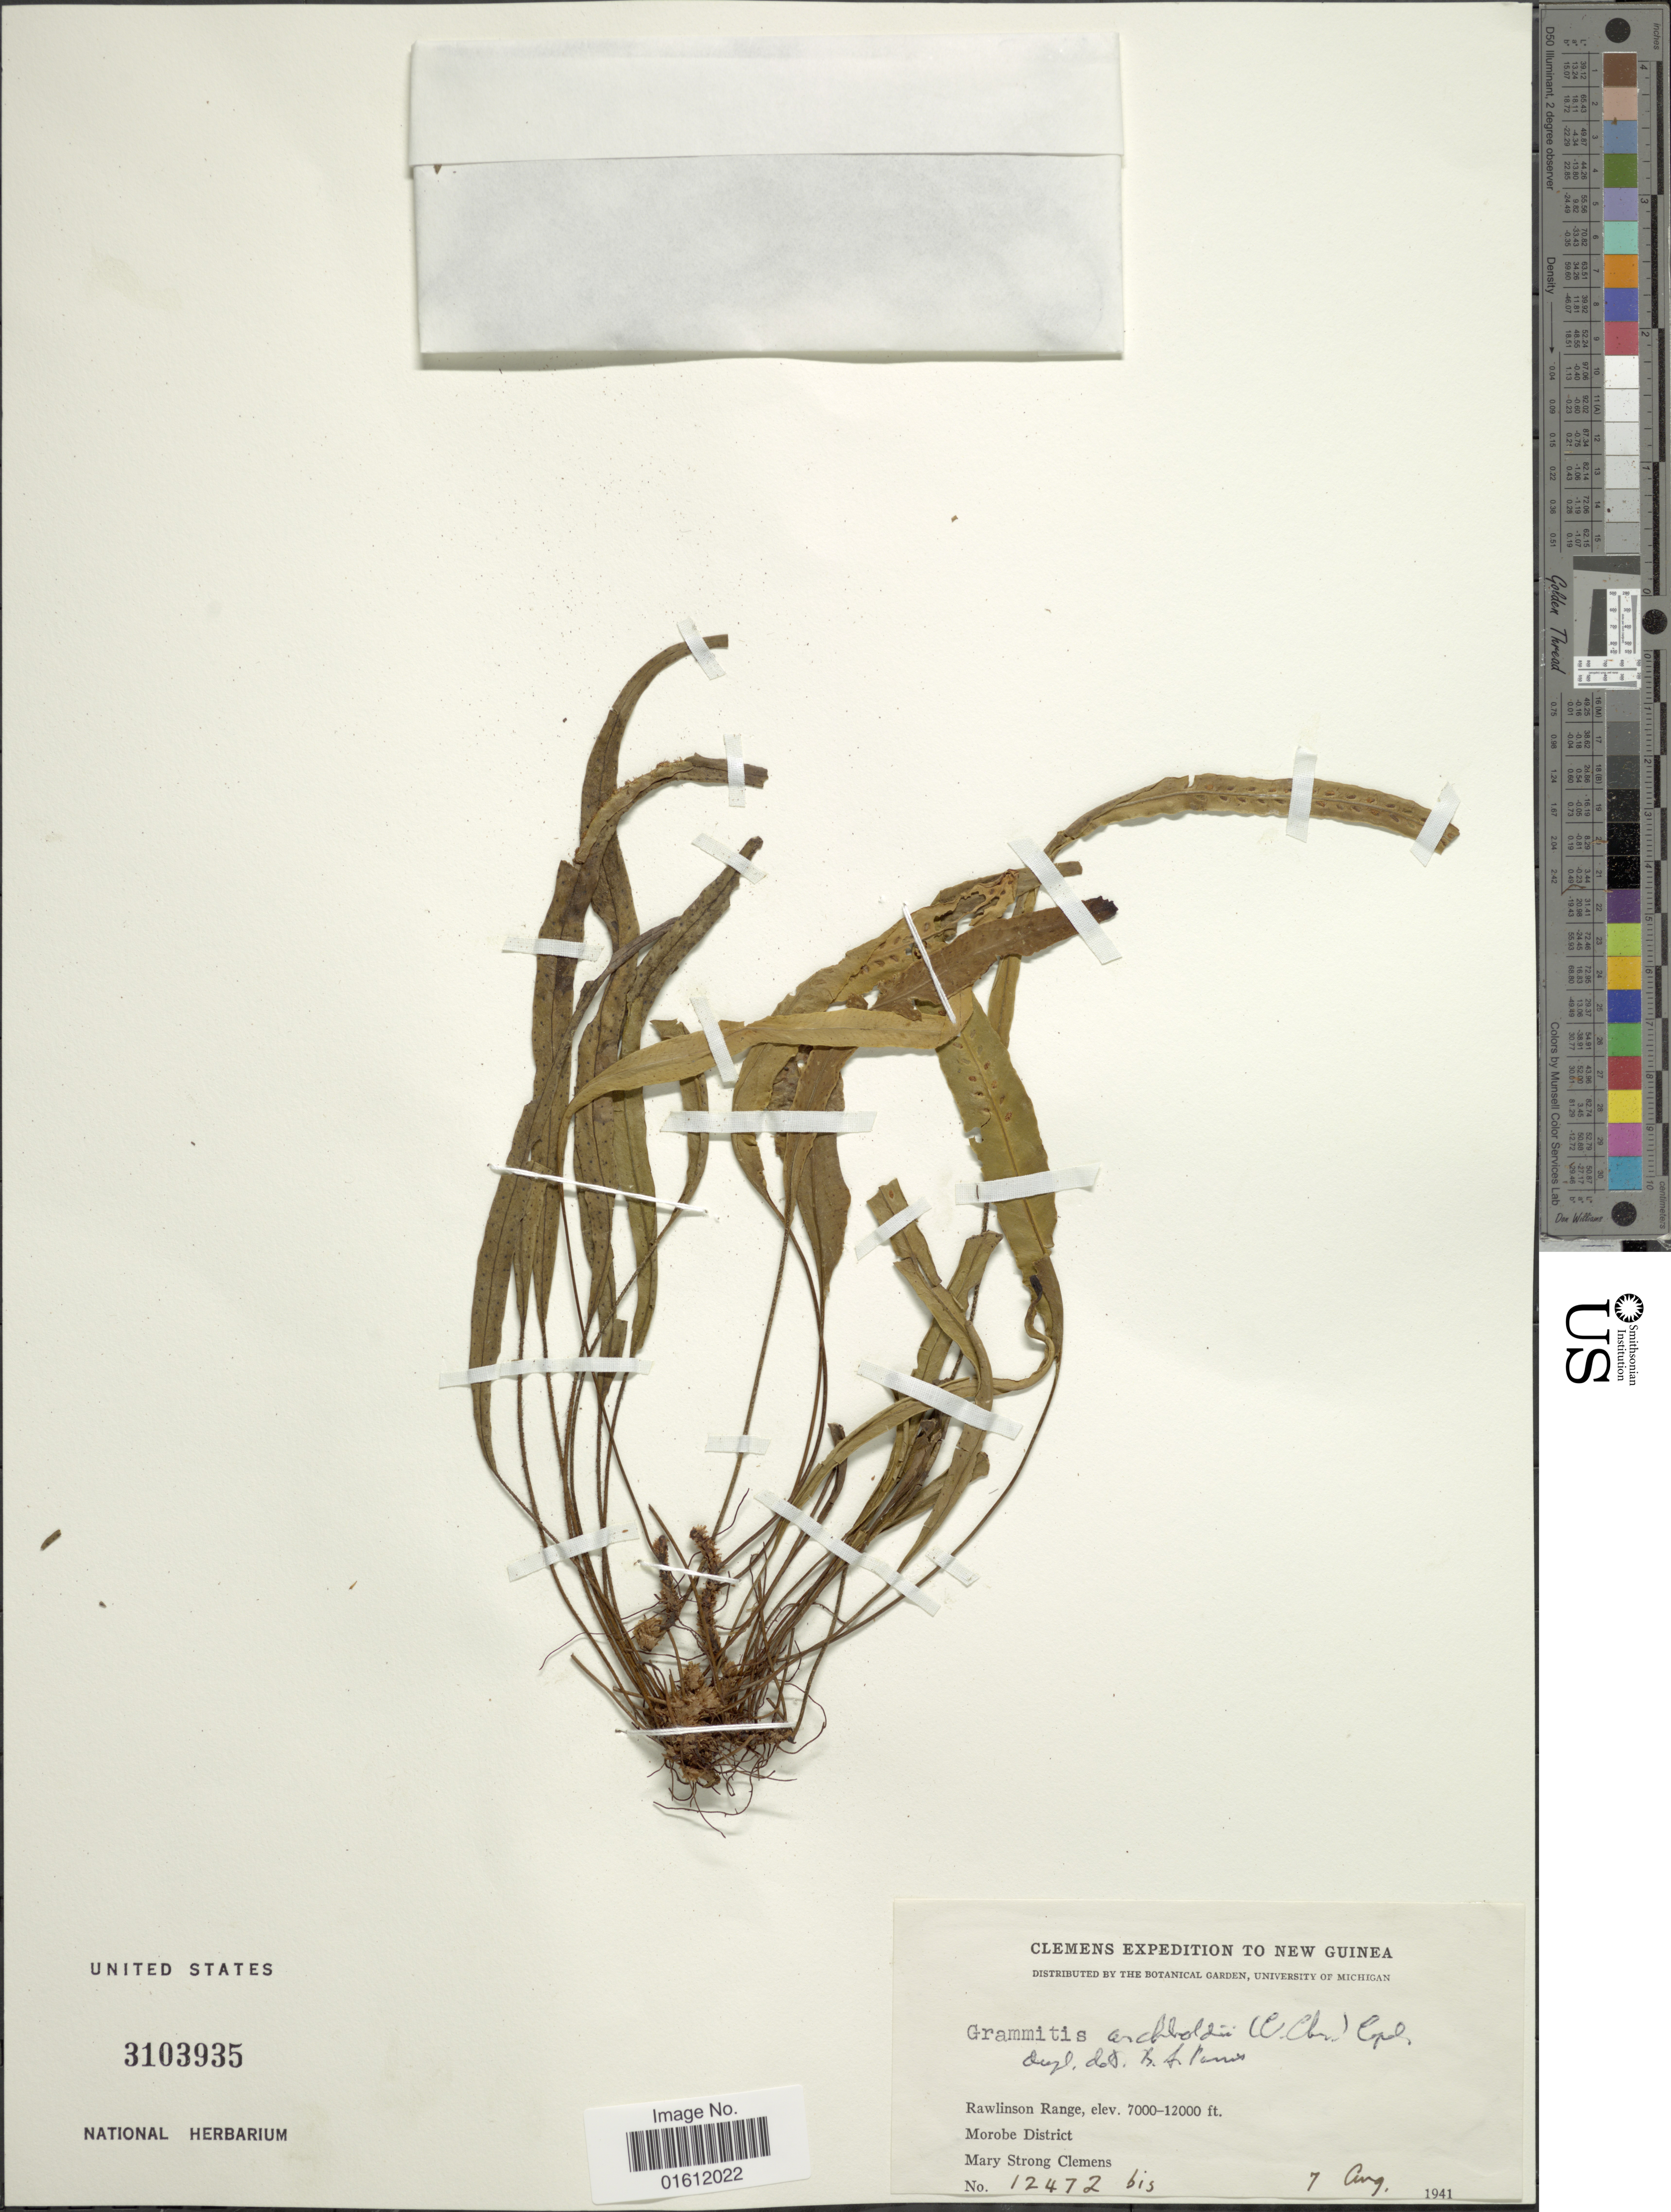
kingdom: Plantae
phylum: Tracheophyta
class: Polypodiopsida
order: Polypodiales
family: Polypodiaceae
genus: Oreogrammitis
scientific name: Oreogrammitis archboldii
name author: (C. Chr.) Parris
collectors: M. S. Clemens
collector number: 12472 bis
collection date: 1941-08-07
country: Papua New Guinea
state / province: Morobe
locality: Rawlinson Range, Morobe District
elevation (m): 2134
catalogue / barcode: US 3103935